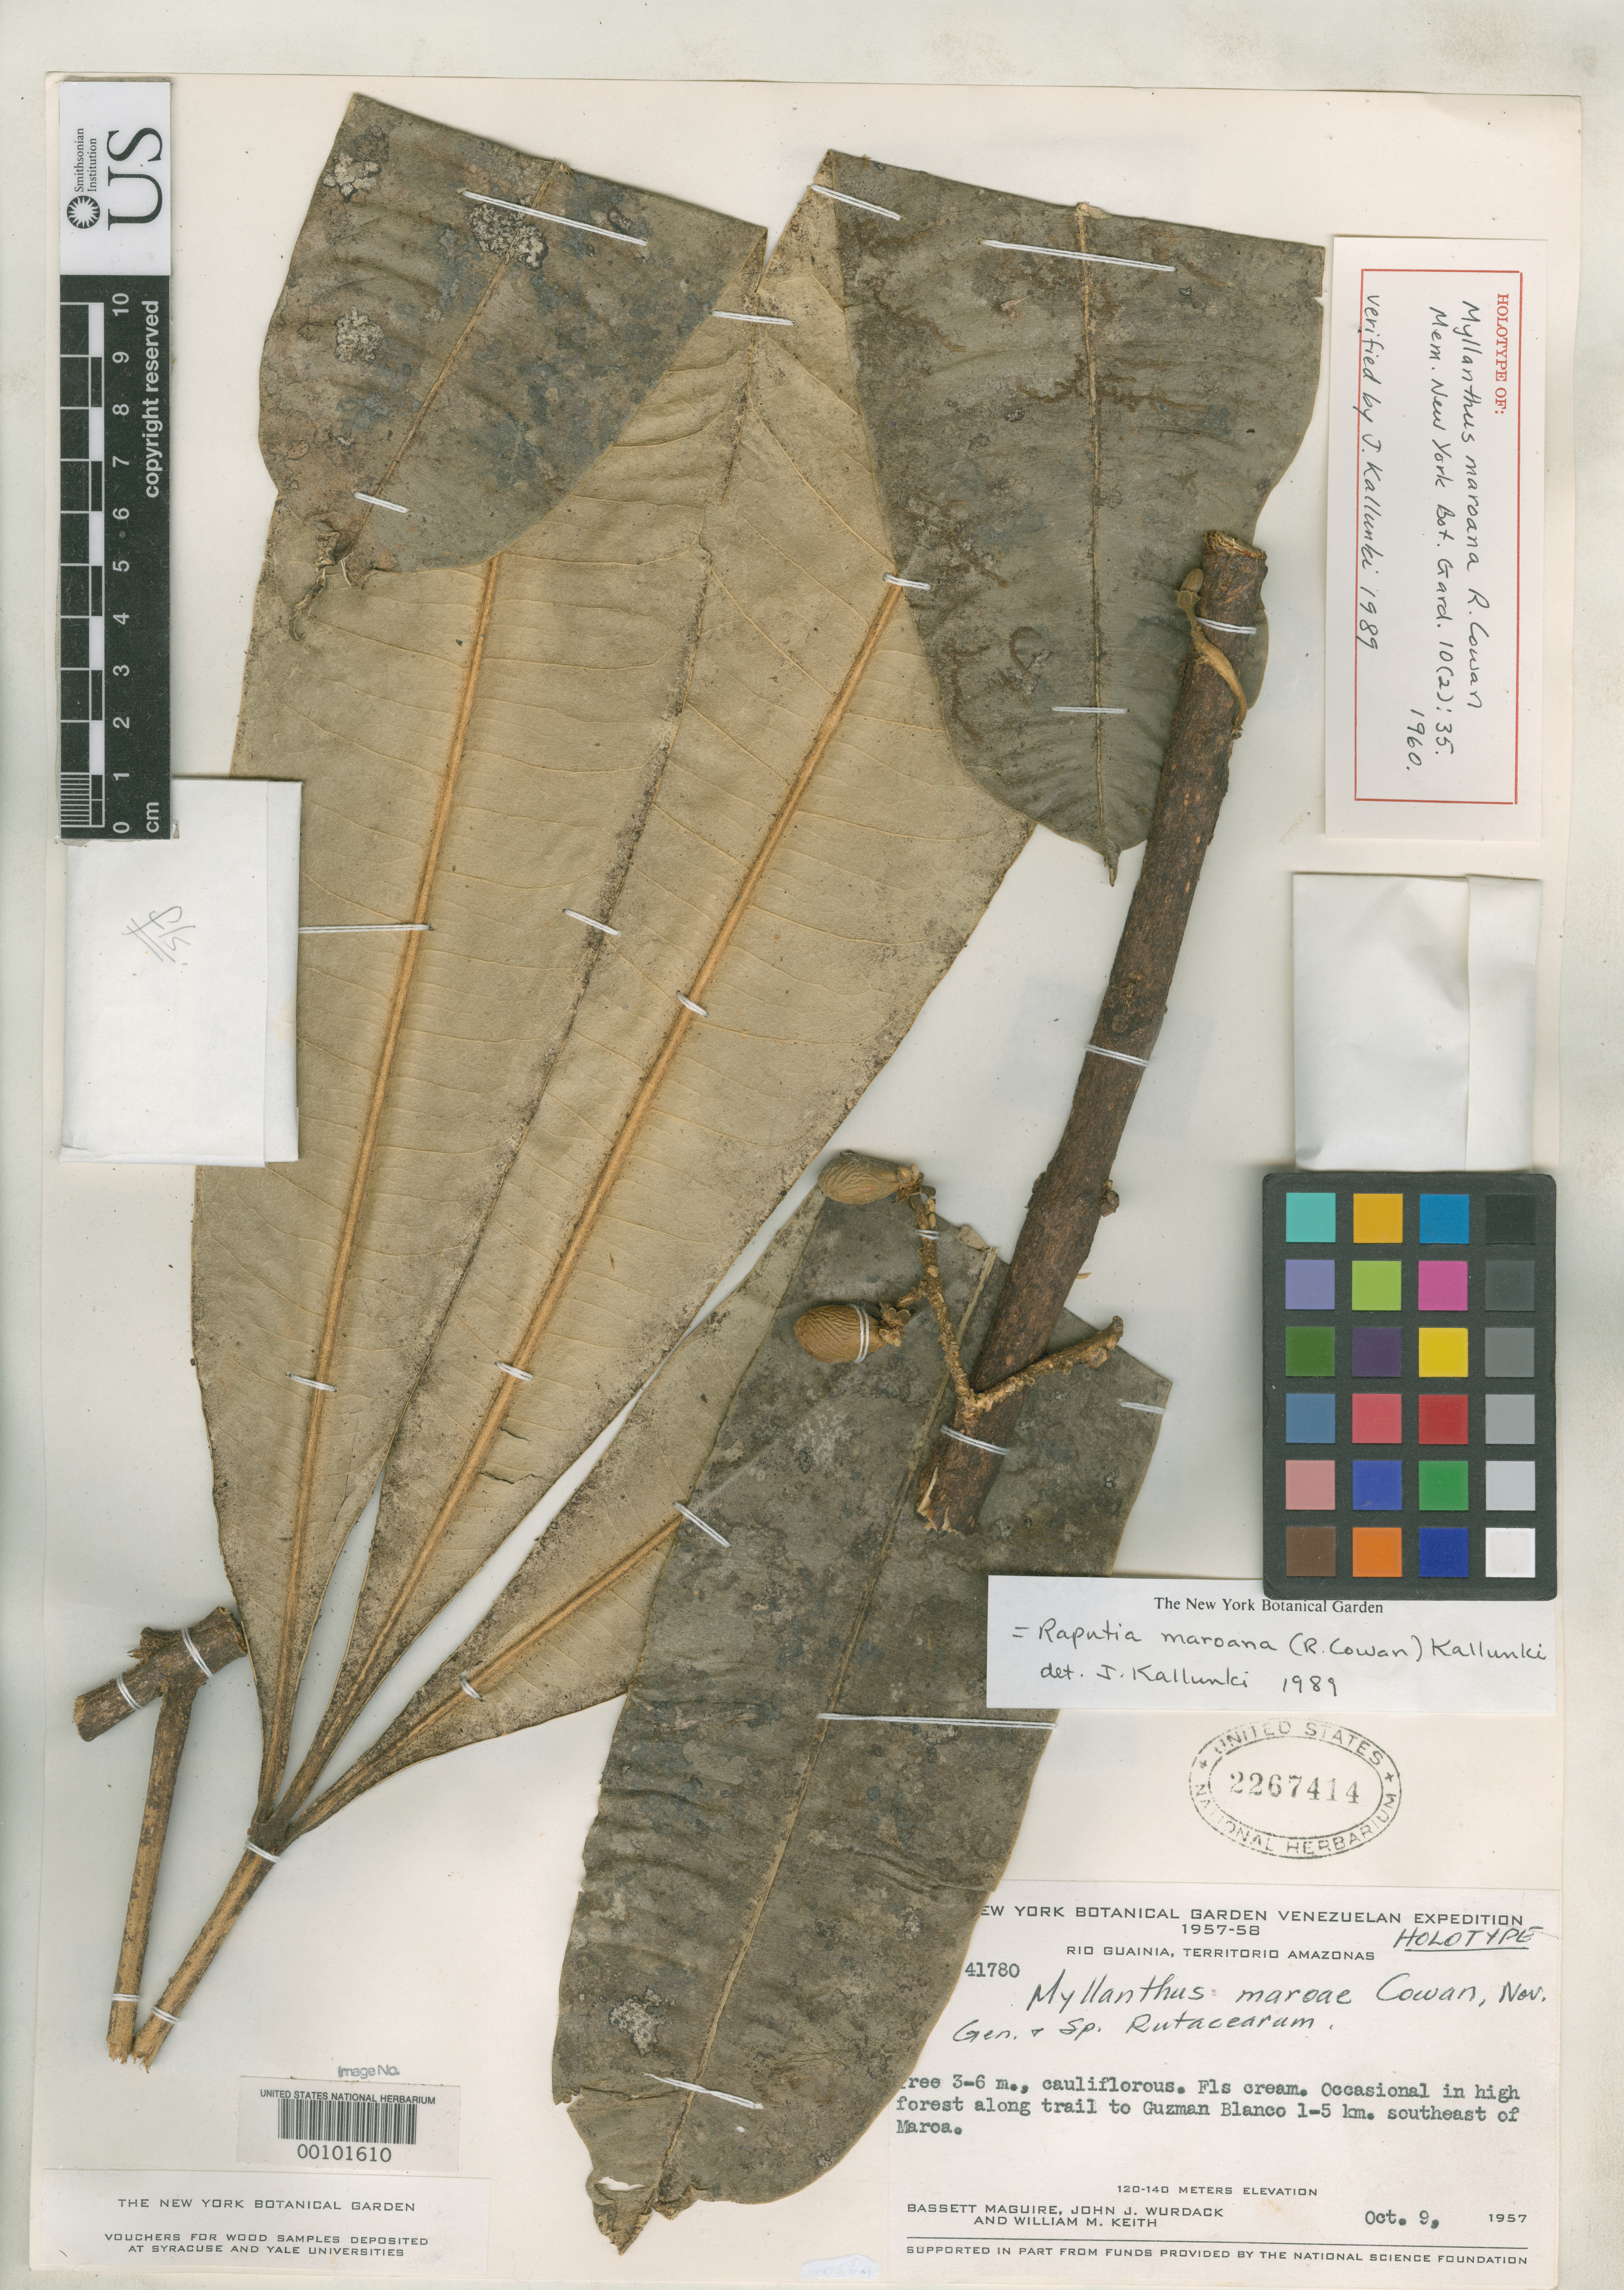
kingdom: Plantae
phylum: Tracheophyta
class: Magnoliopsida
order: Sapindales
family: Rutaceae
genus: Myllanthus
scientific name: Myllanthus maroanus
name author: R.S. Cowan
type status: Holotype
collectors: B. Maguire, J. J. Wurdack & W. Keith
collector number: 41780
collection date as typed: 09 Oct 1957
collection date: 1957-10-09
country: Venezuela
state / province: Amazonas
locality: Rio Guainia, trail to Guzman Blanco, 1-5 km SE of Maroa.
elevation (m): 120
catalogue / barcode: US 2267414